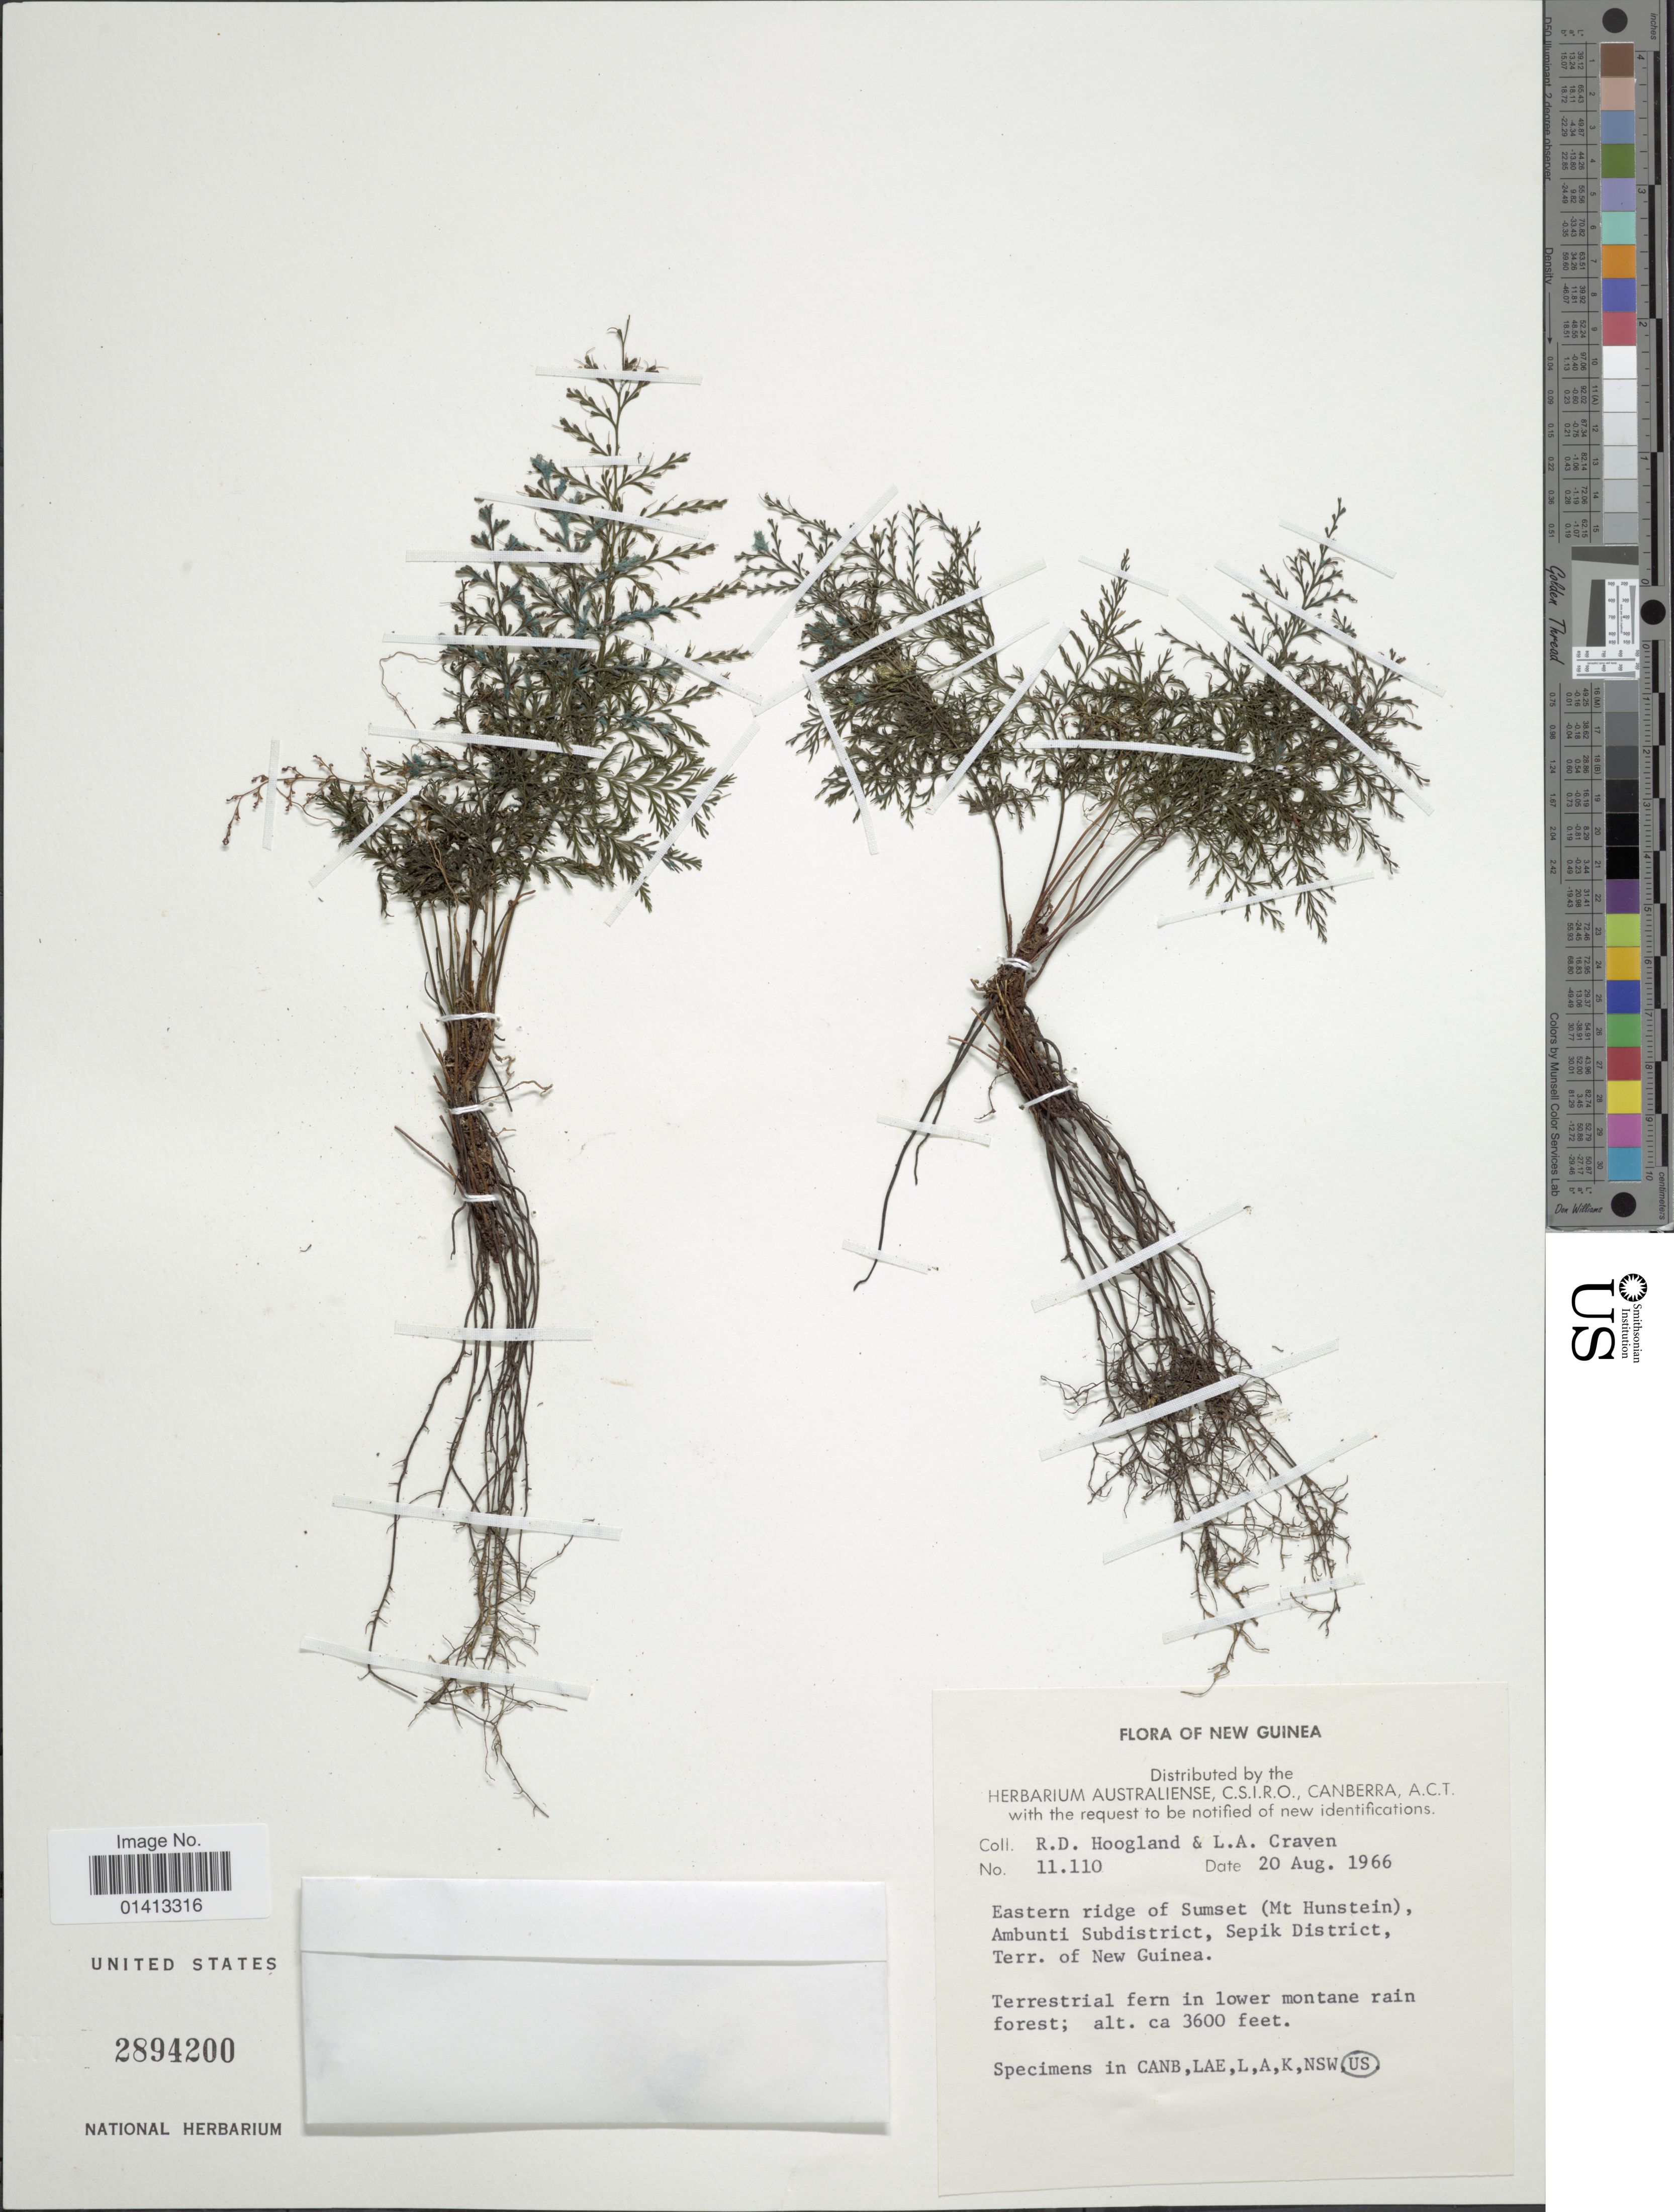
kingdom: Plantae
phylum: Tracheophyta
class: Polypodiopsida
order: Hymenophyllales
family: Hymenophyllaceae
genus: Crepidomanes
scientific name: Crepidomanes sp.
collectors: R. D. Hoogland & L. A. Craven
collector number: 11110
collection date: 1966-08-20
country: Papua New Guinea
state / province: Sepik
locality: New Guinea, eatern ridge of Sumset (Mt Hunstein) Ambunti Subdistrict, Sepik District, Terr of New Guinea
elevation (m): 1097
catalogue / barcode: US 2894200